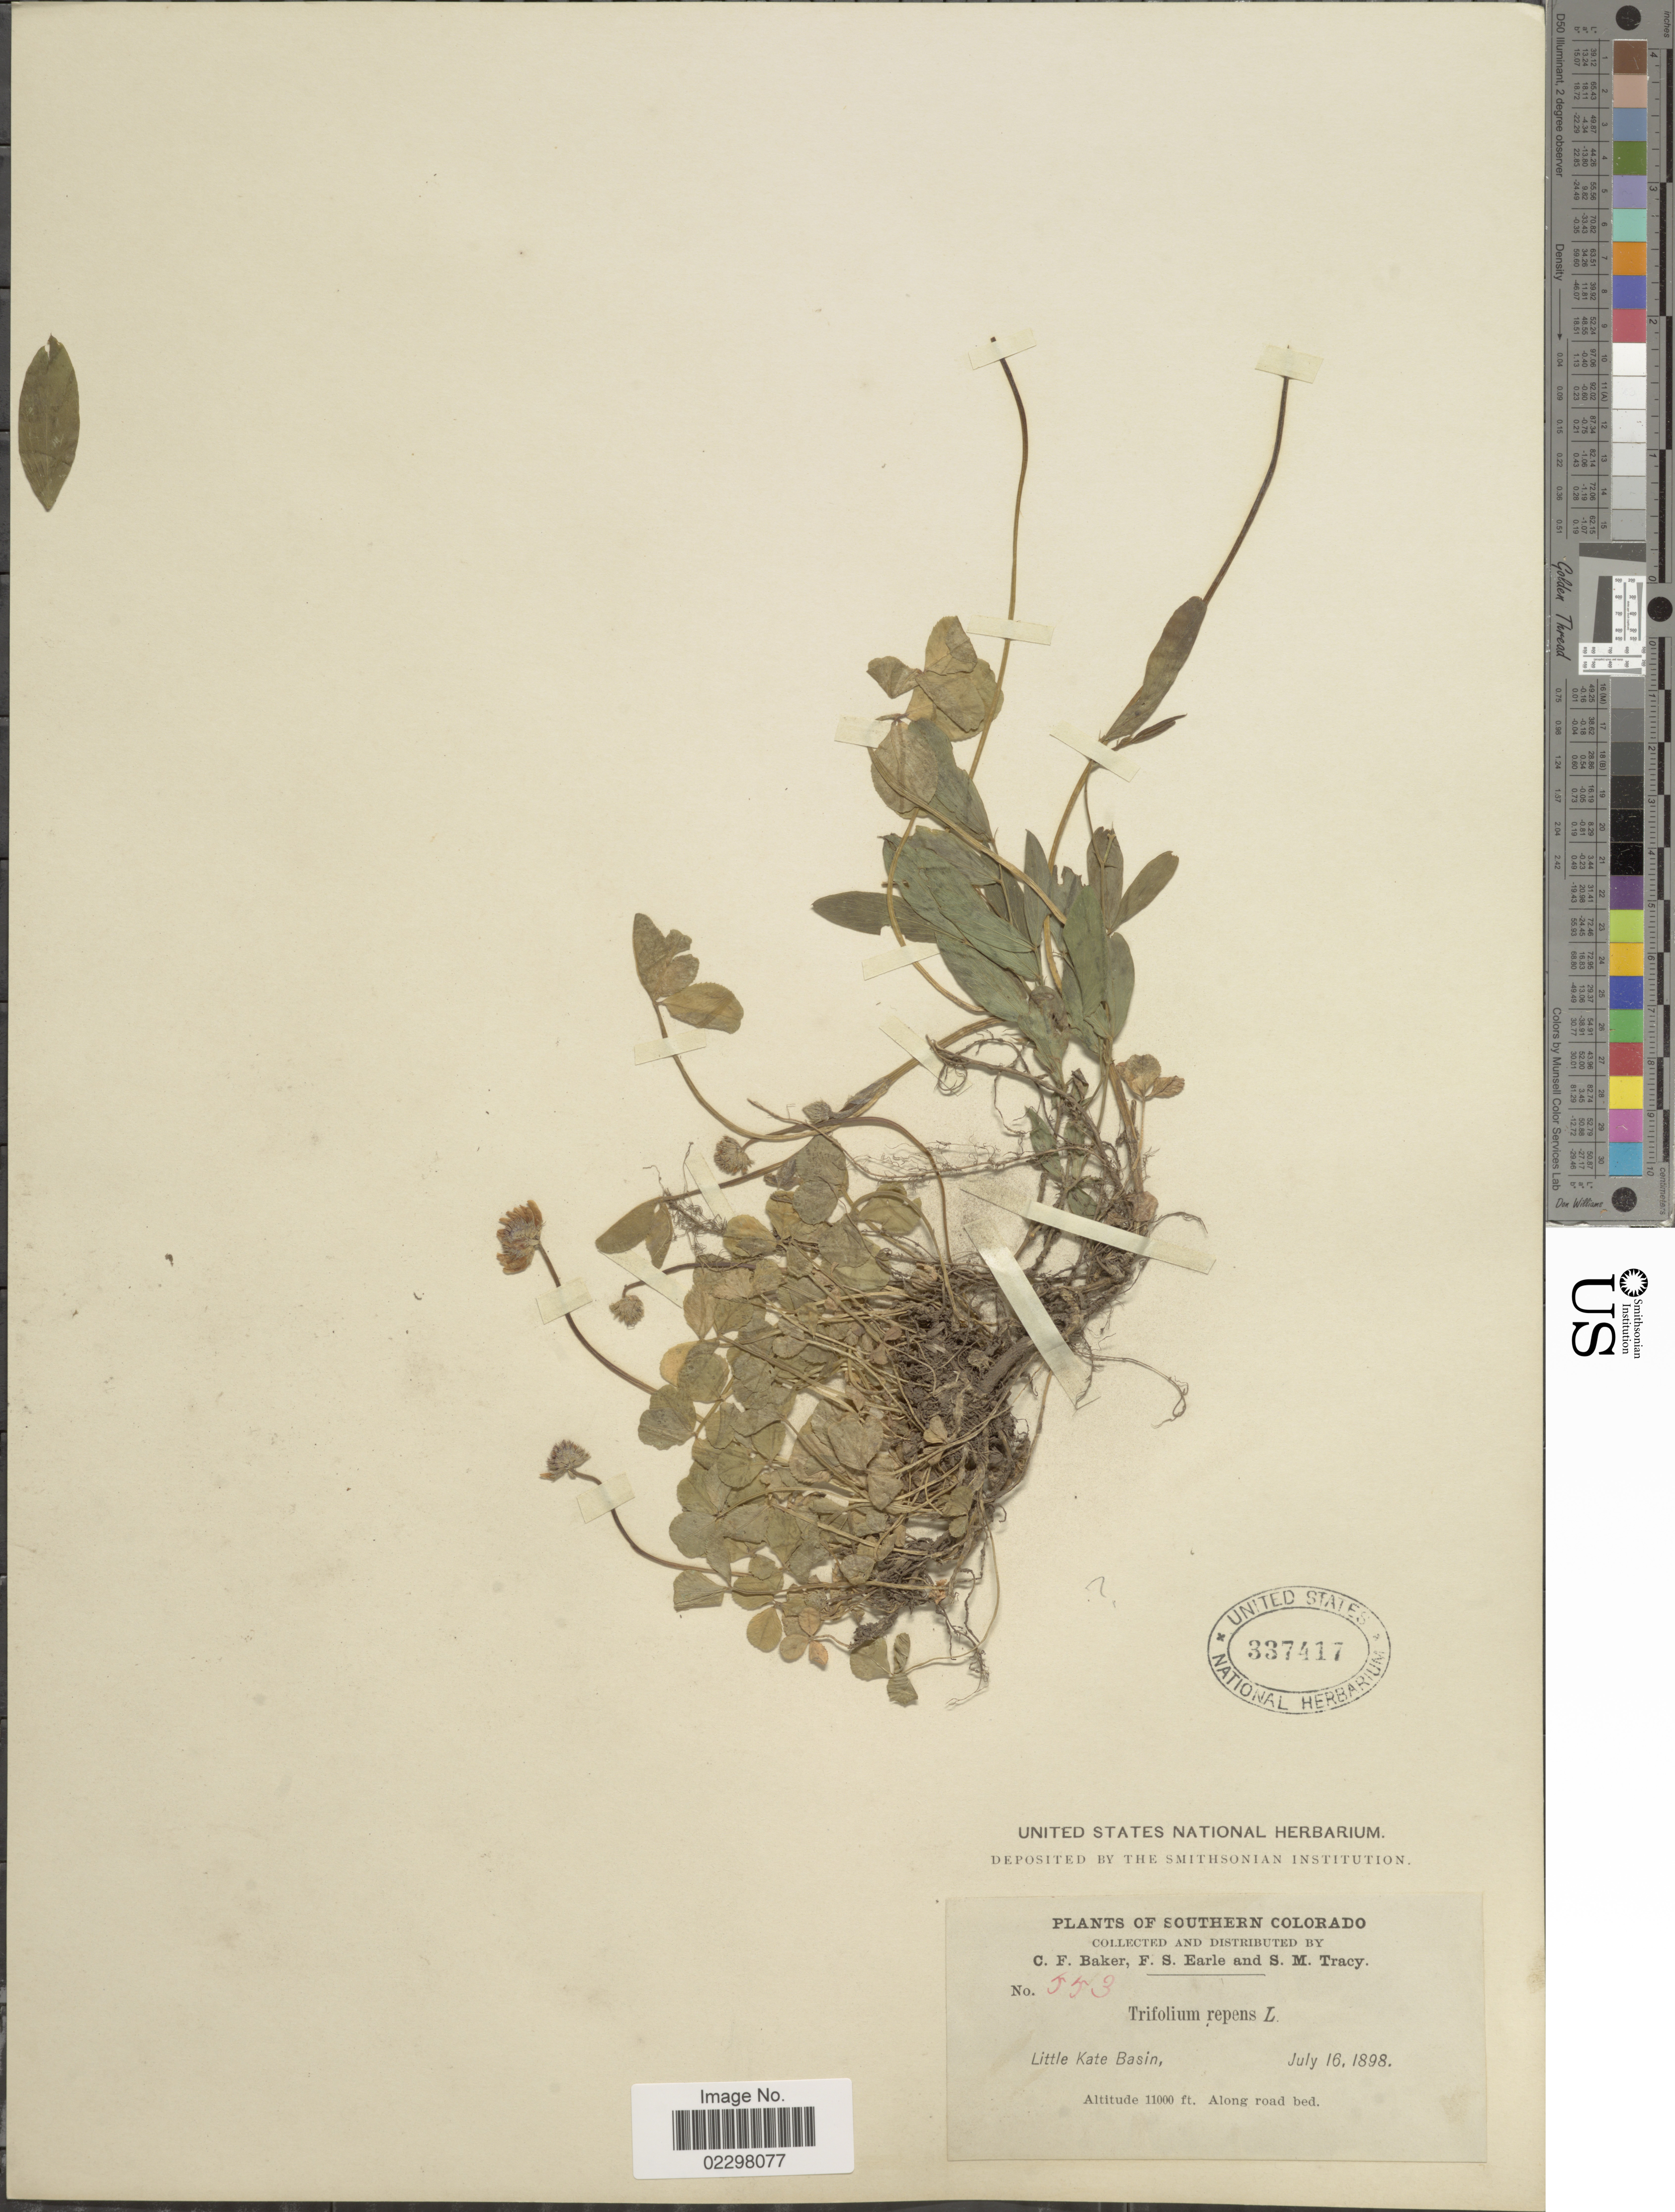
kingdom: Plantae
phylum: Tracheophyta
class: Magnoliopsida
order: Fabales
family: Fabaceae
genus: Trifolium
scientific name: Trifolium repens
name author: L.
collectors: C. F. Baker, F. S. Earle & S. M. Tracy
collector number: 553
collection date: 1898-07-16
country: United States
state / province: Colorado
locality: Southern Colorado, Little Kate Basin, along road bed.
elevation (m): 3353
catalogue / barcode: US 337417